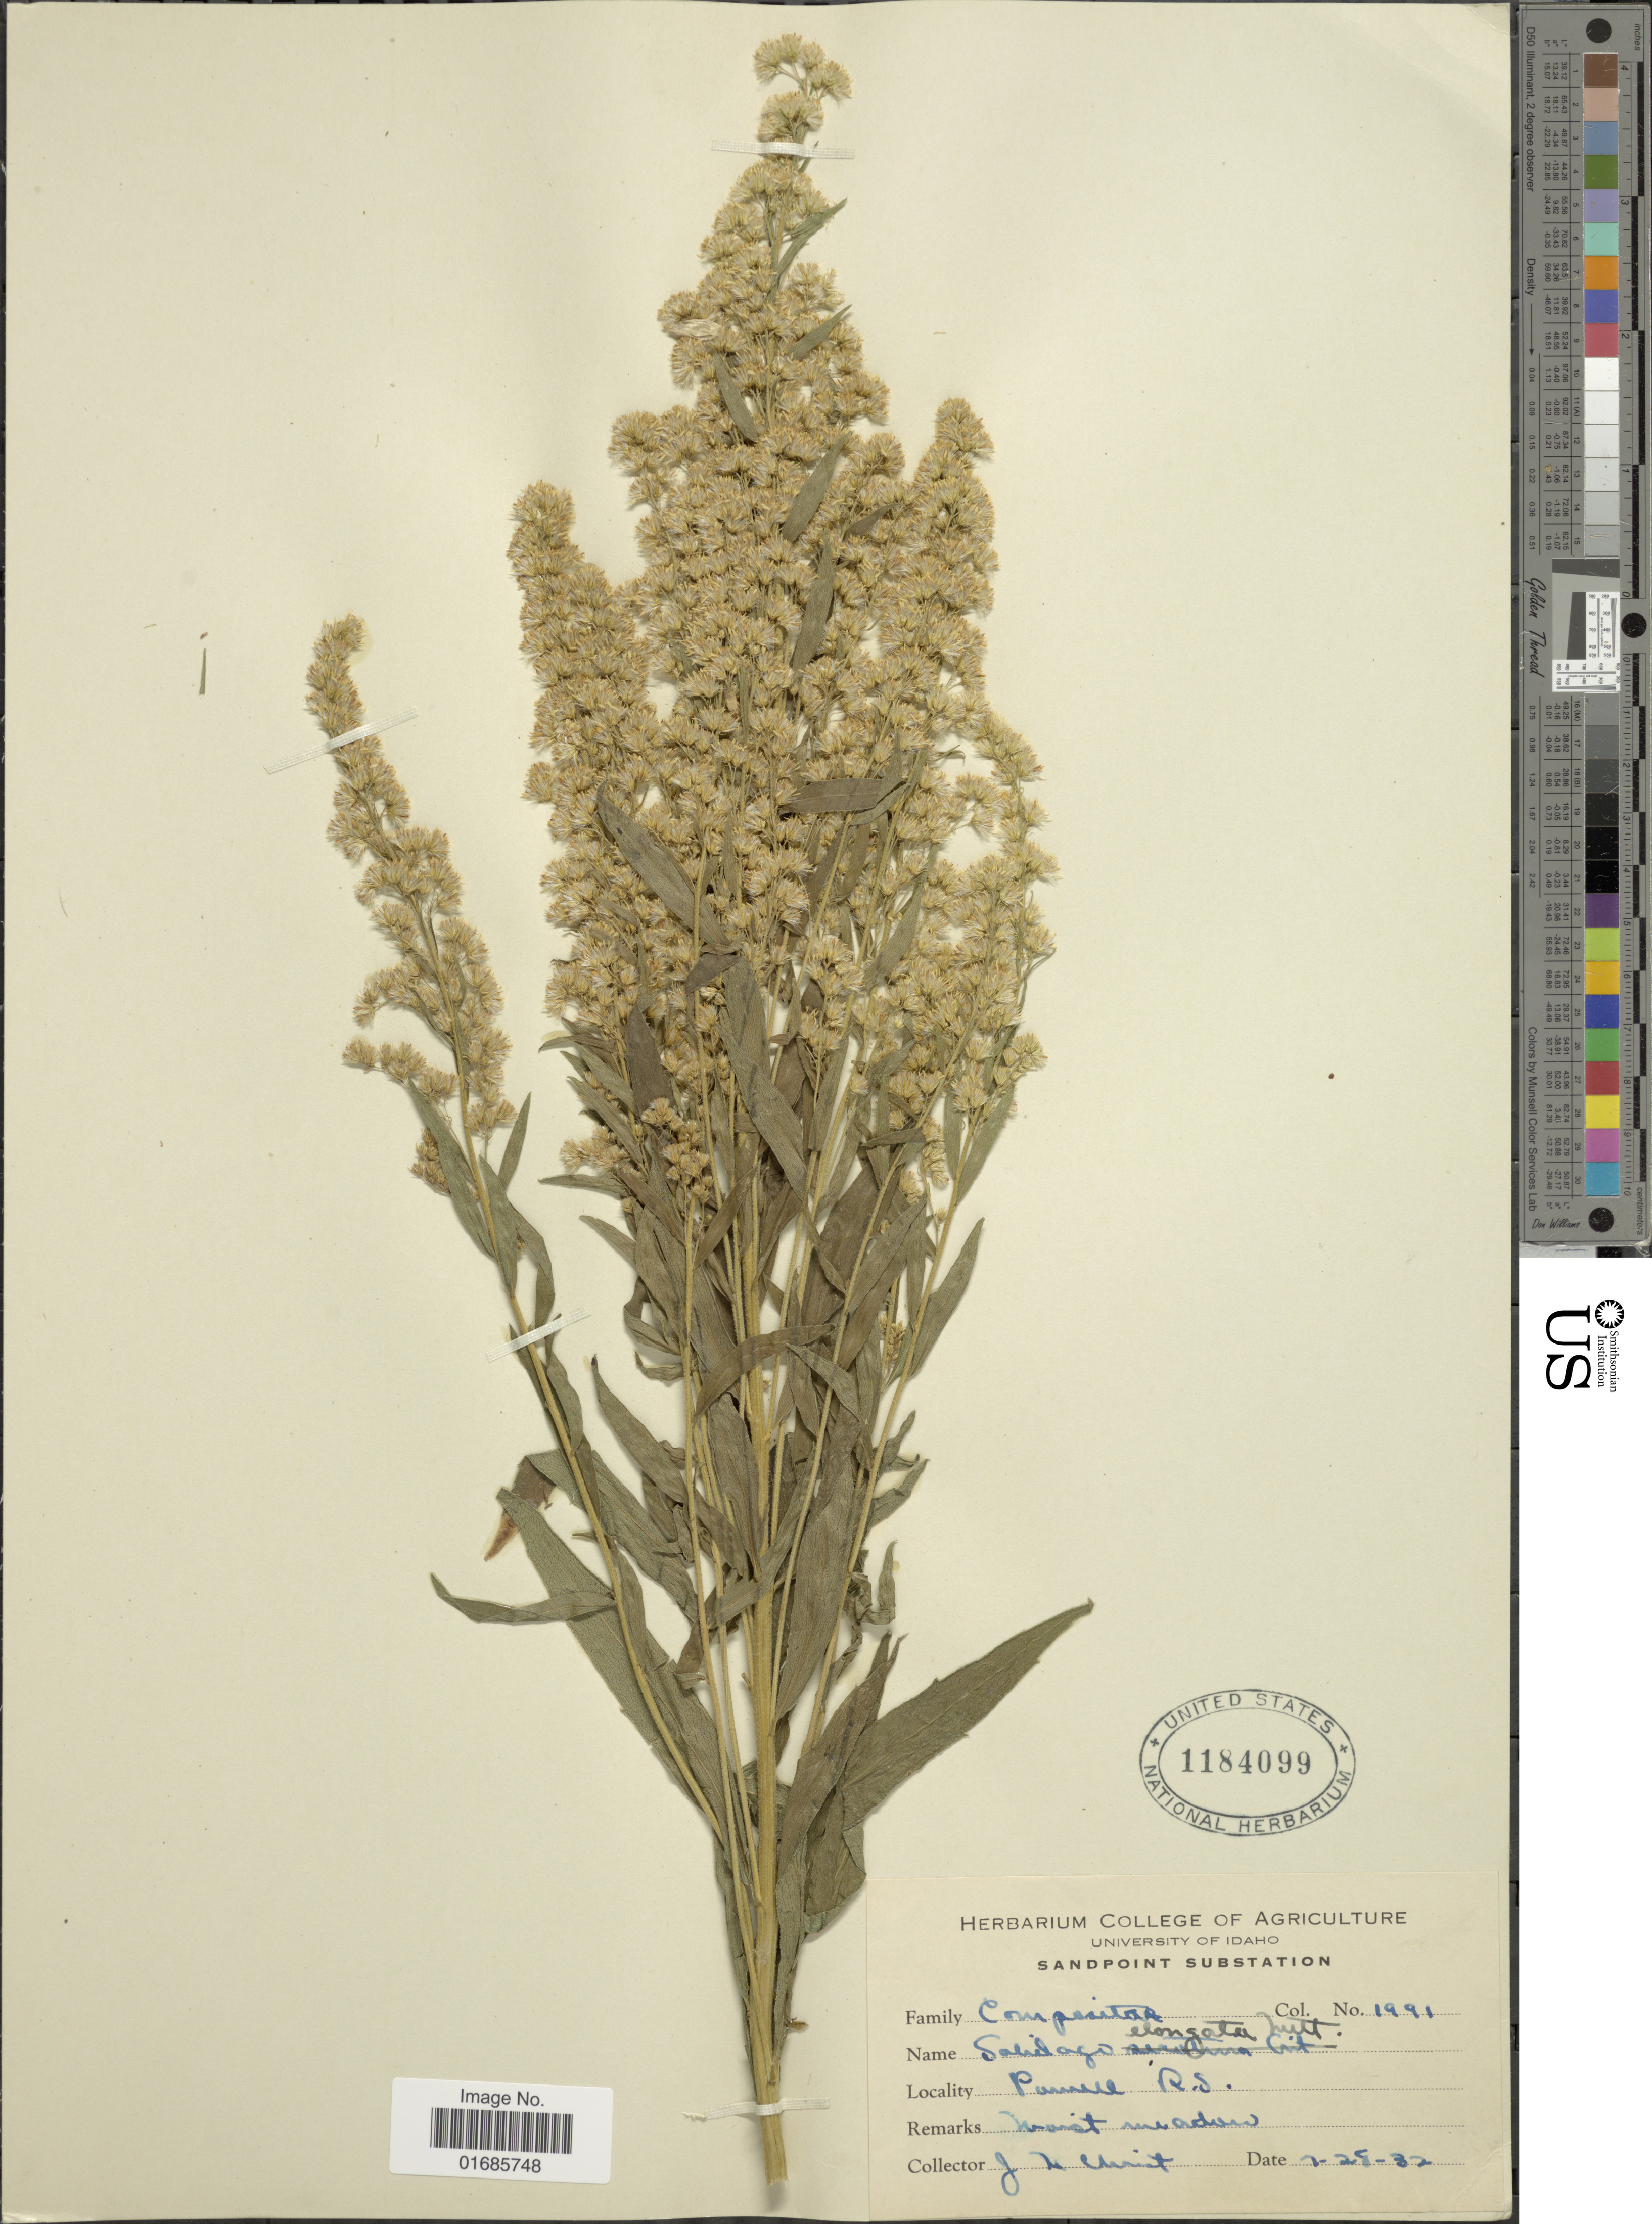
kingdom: Plantae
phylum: Tracheophyta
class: Magnoliopsida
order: Asterales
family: Asteraceae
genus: Solidago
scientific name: Solidago canadensis var. salebrosa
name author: (Piper) M.E. Jones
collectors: J. H. Christ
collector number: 1991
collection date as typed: Transcribed d/m/y: 28/7/32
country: United States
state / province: Idaho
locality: Purcell R. S.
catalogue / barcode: US 1184099